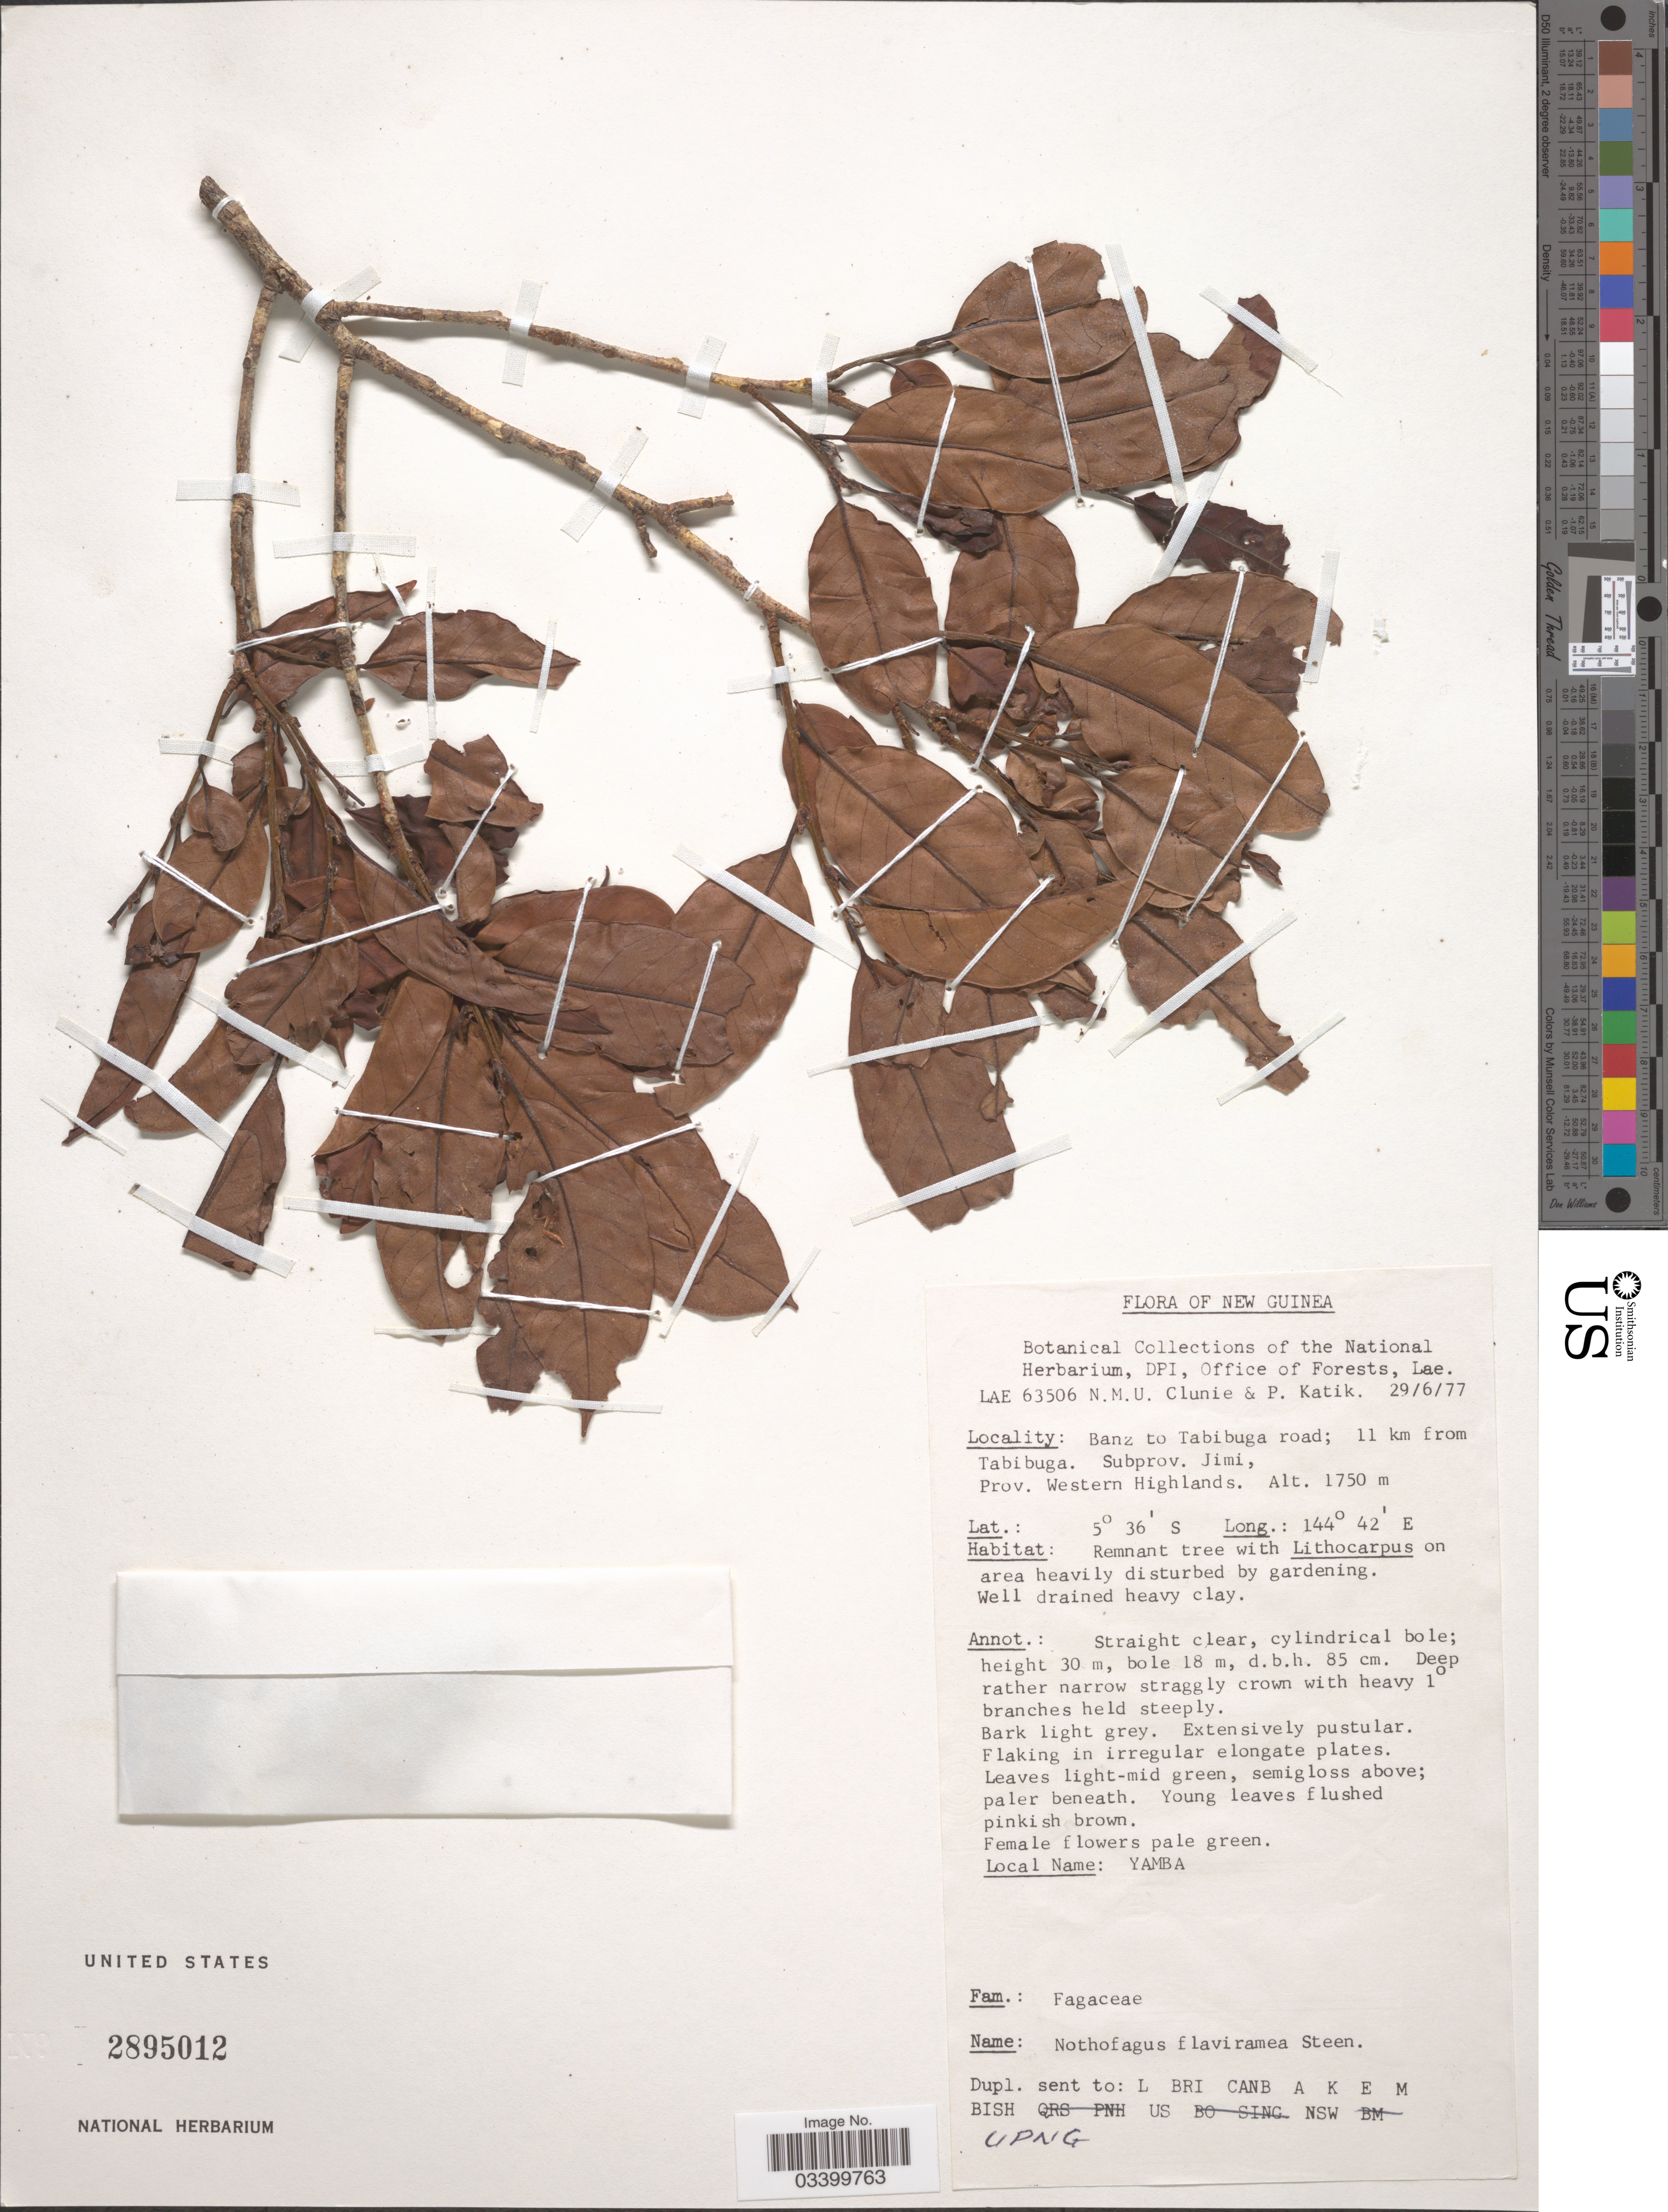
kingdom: Plantae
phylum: Tracheophyta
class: Magnoliopsida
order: Fagales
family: Nothofagaceae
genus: Nothofagus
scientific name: Nothofagus flaviramea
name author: Steenis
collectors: N.M.U. Clunie & P. Katik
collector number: LAE 63506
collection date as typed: Transcribed d/m/y: 29/6/77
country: Papua New Guinea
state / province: Western Highlands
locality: New Guinea. Banz to Tabibuga road; 11 km from Tabibuga. Subprov. Jimi.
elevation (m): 1750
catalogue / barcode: US 2895012